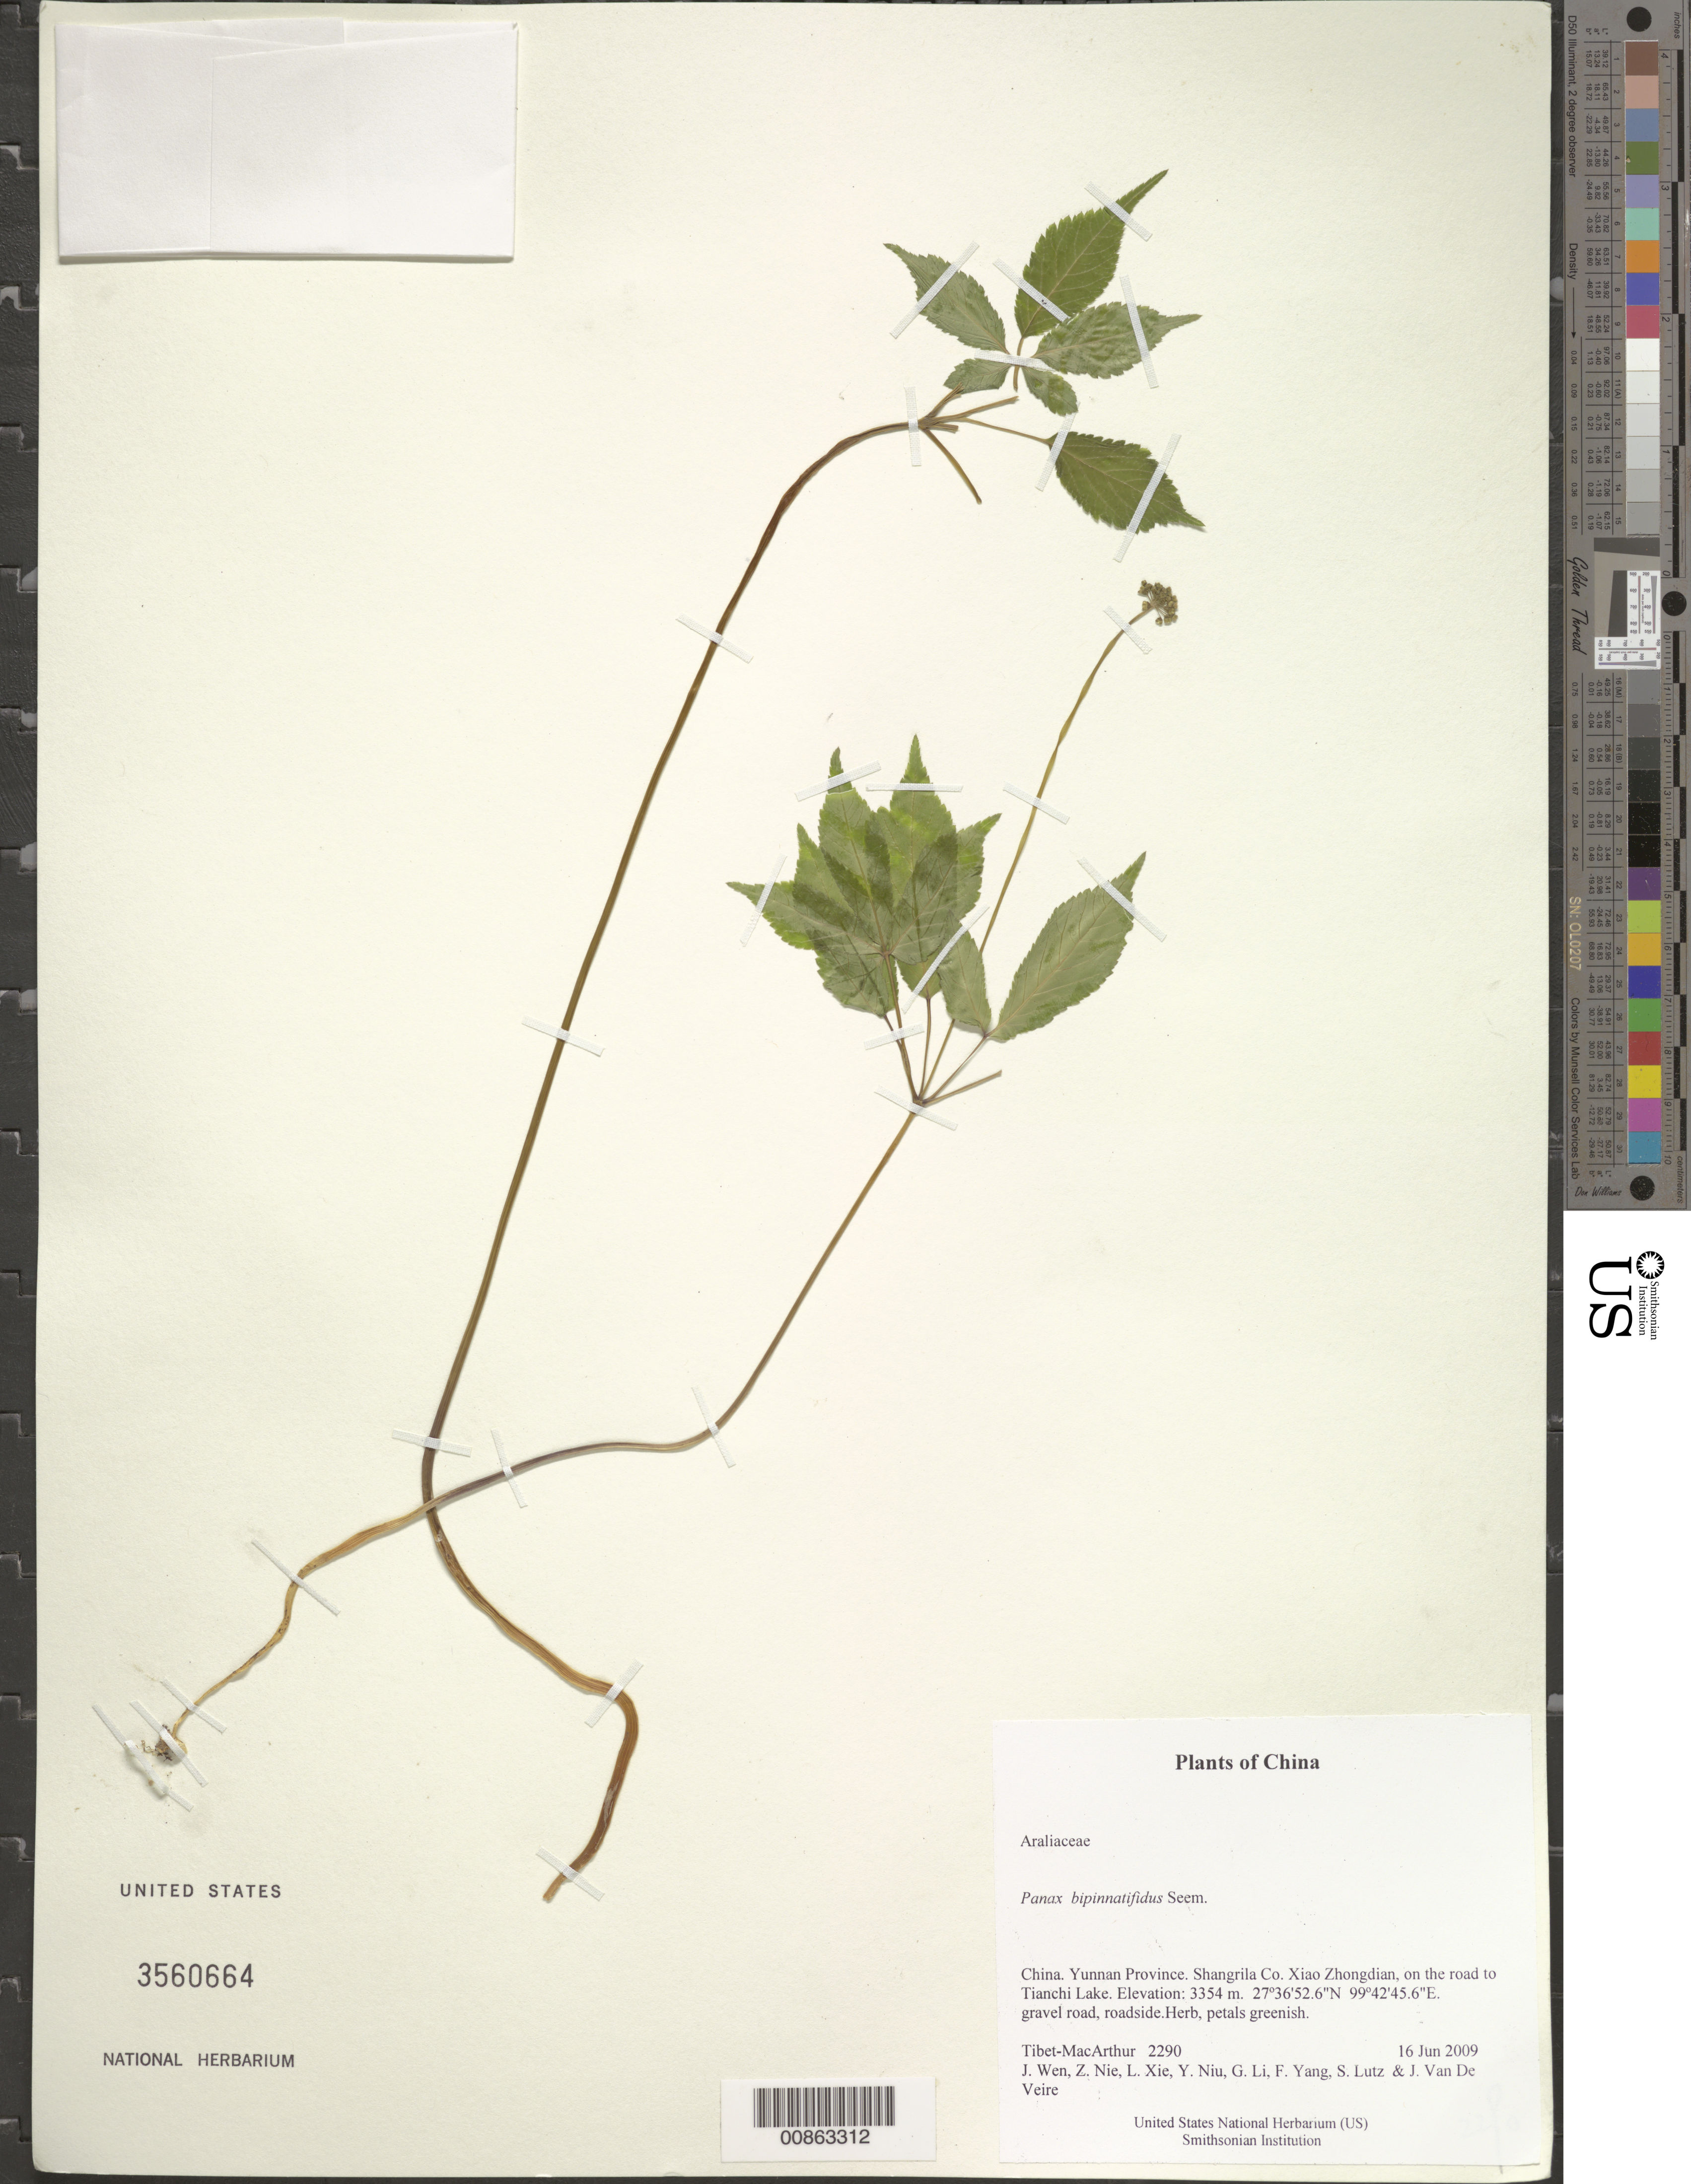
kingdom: Plantae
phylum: Tracheophyta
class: Magnoliopsida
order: Apiales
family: Araliaceae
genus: Panax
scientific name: Panax bipinnatifidus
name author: Seem.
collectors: Tibet-MacArthur, J. Wen, Z. Nie, L. Xie & et al.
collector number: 2290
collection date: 2009-06-16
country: China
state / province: Yunnan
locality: Yunnan Province: Shangrila Co., Xiao Zhongdian, on the road to Tianchi Lake.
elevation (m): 3354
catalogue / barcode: US 3560664